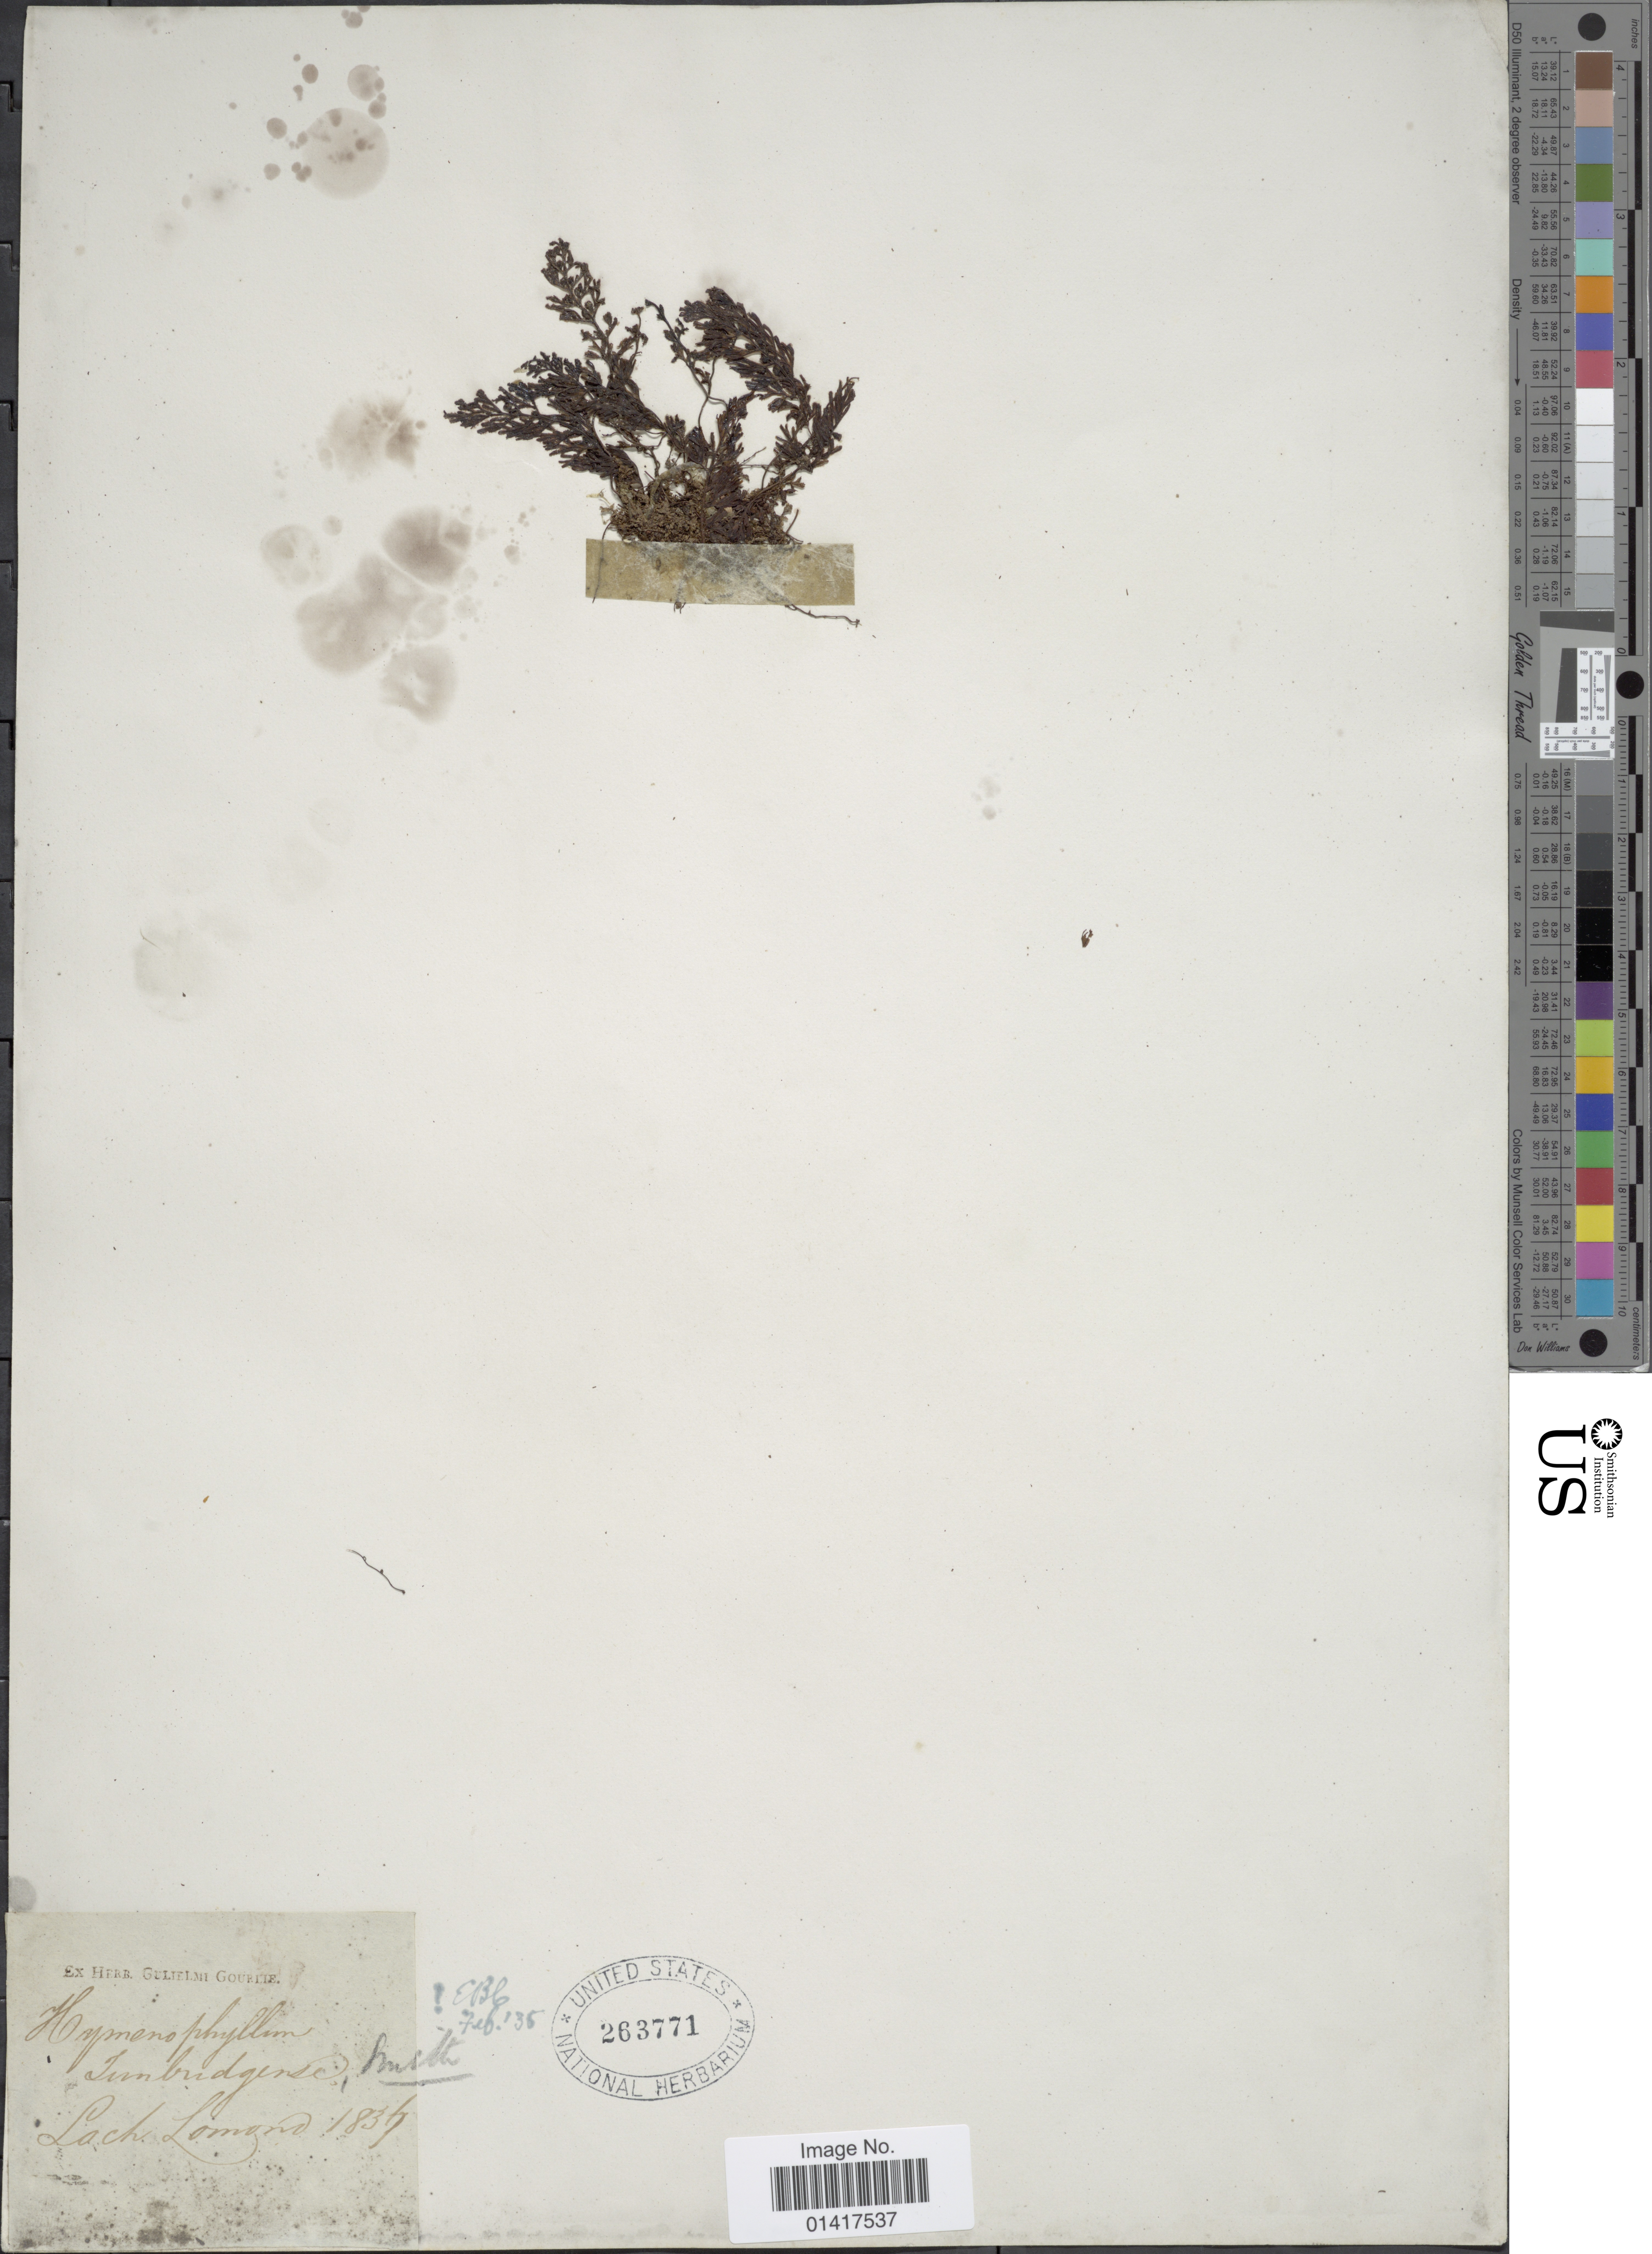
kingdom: Plantae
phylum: Tracheophyta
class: Polypodiopsida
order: Hymenophyllales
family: Hymenophyllaceae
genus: Hymenophyllum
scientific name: Hymenophyllum tunbrigense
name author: (L.) Small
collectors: ex herb. Gulielmi Gourlie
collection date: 1837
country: United Kingdom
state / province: Scotland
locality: Loch Lomond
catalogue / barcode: US 263771